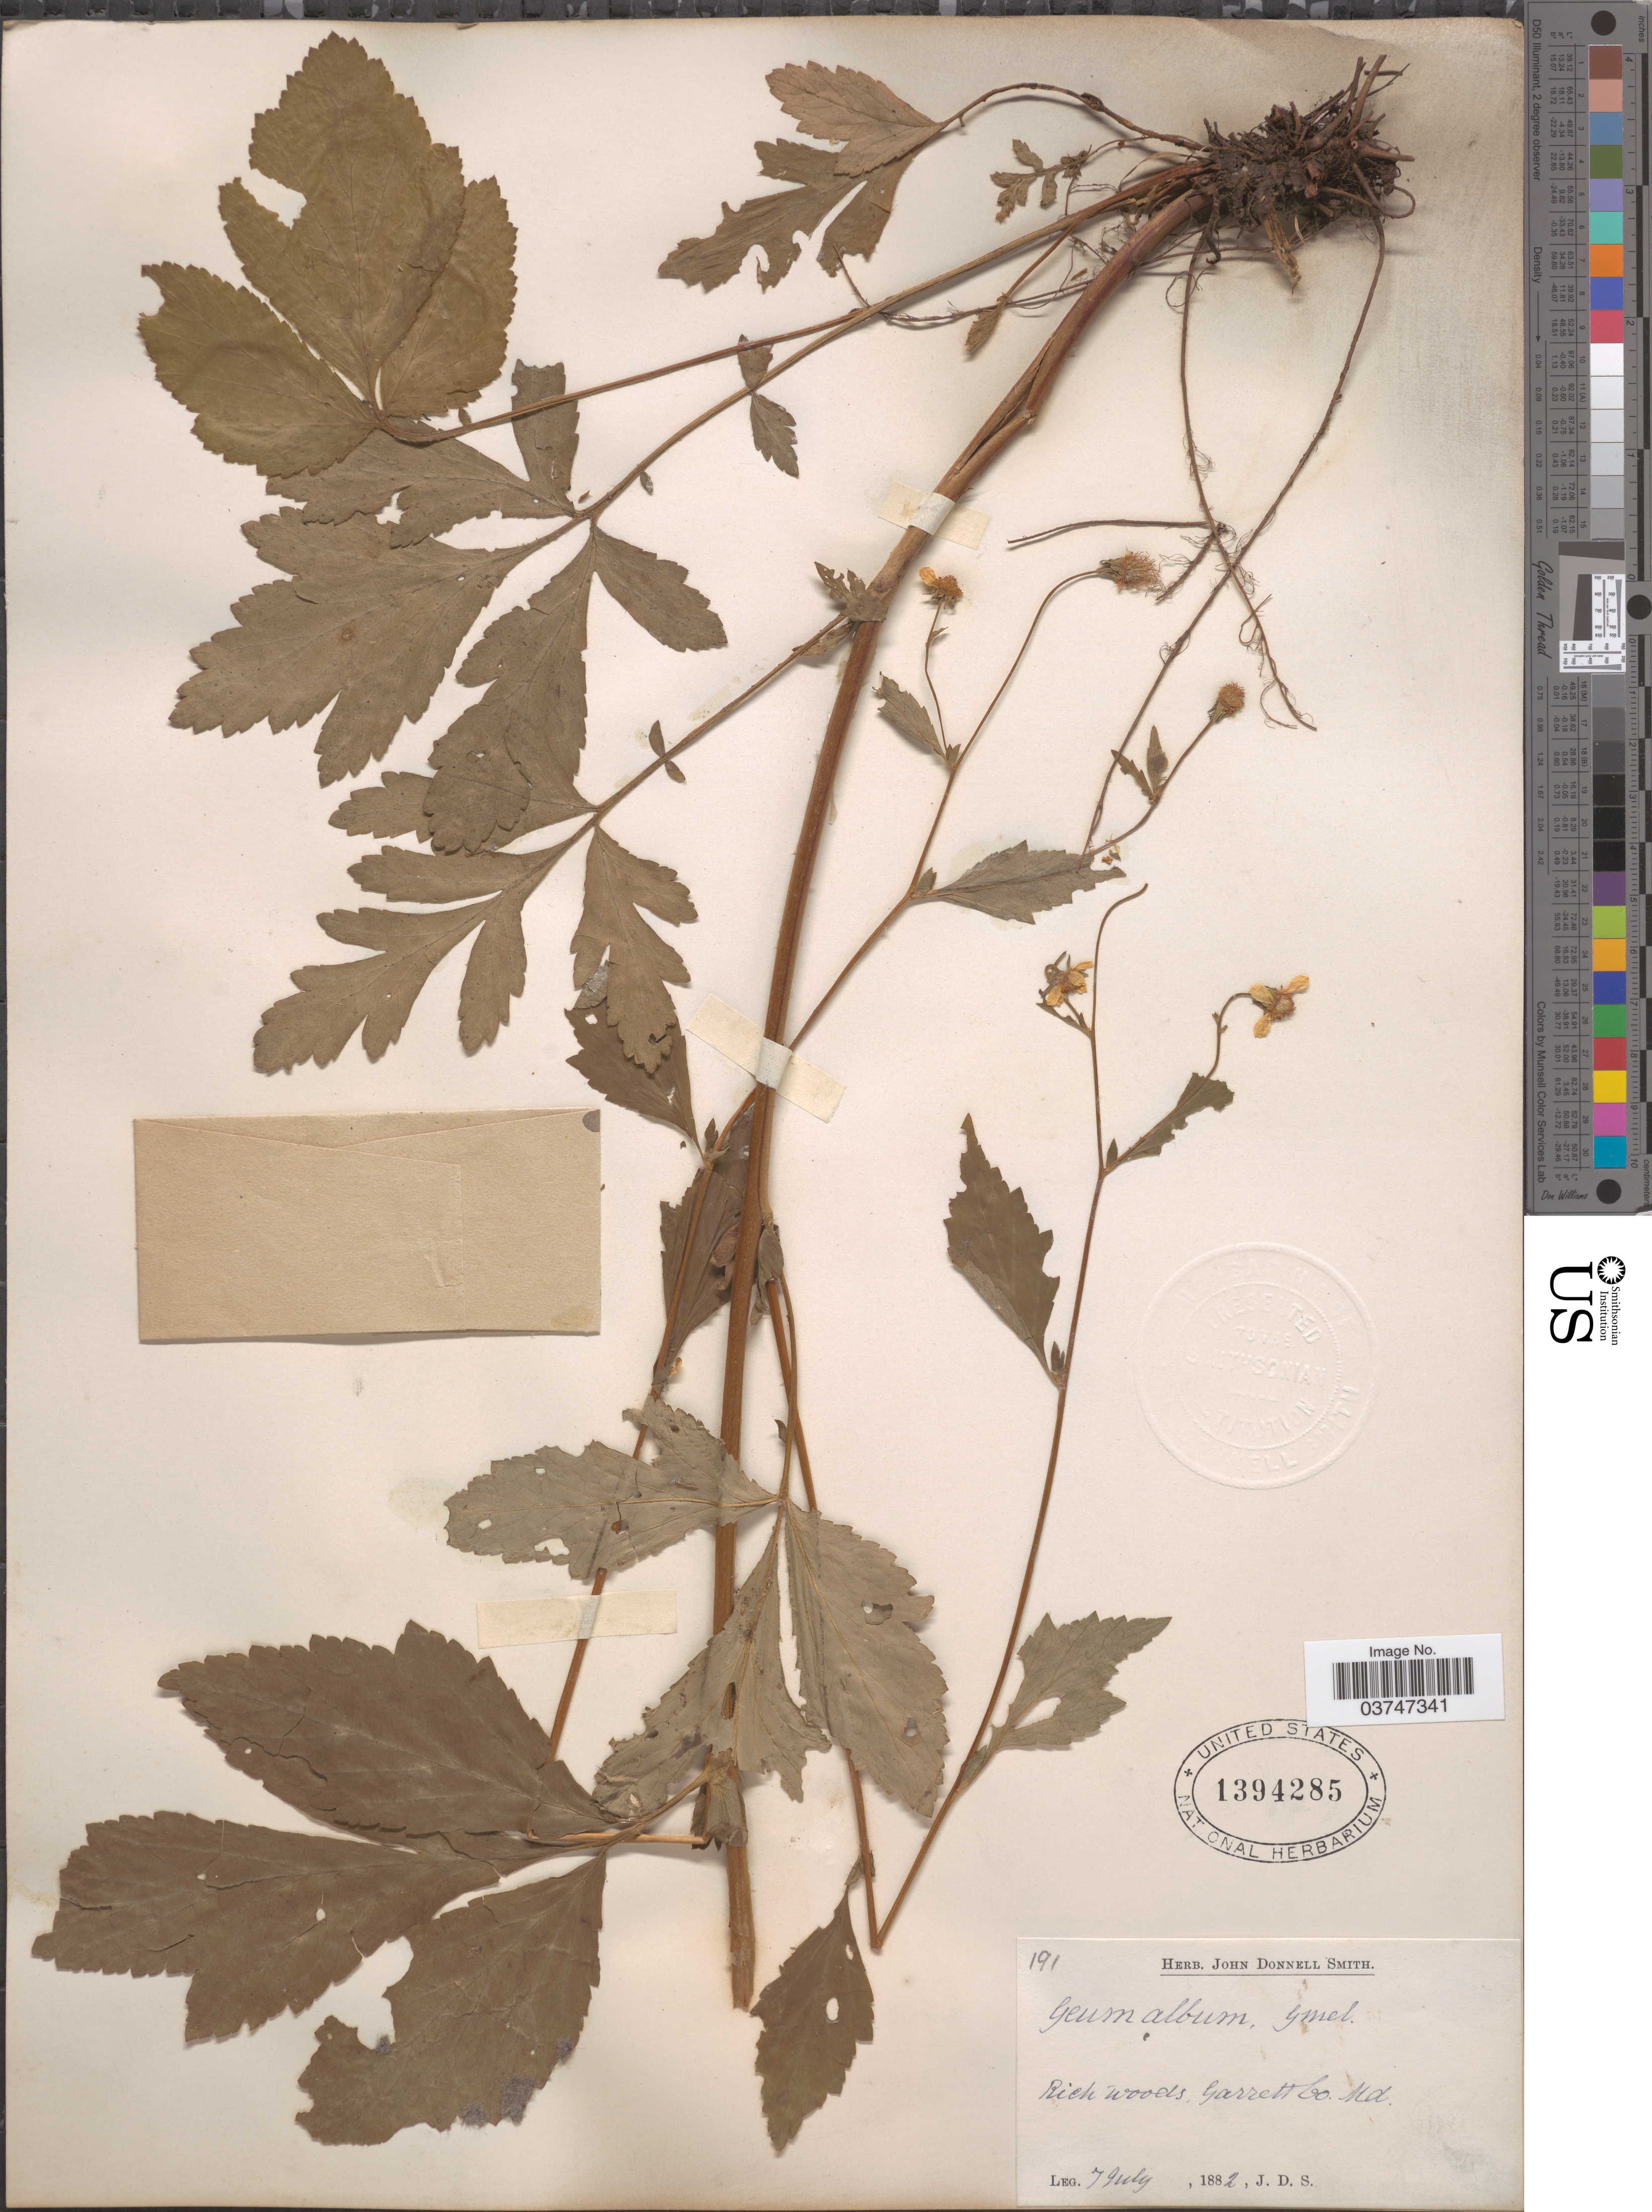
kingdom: Plantae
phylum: Tracheophyta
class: Magnoliopsida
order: Rosales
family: Rosaceae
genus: Geum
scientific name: Geum canadense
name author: Jacq.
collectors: J. Donnell Smith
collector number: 191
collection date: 1882-07-07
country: United States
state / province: Maryland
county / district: Garrett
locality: Garrett Co.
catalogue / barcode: US 1394285